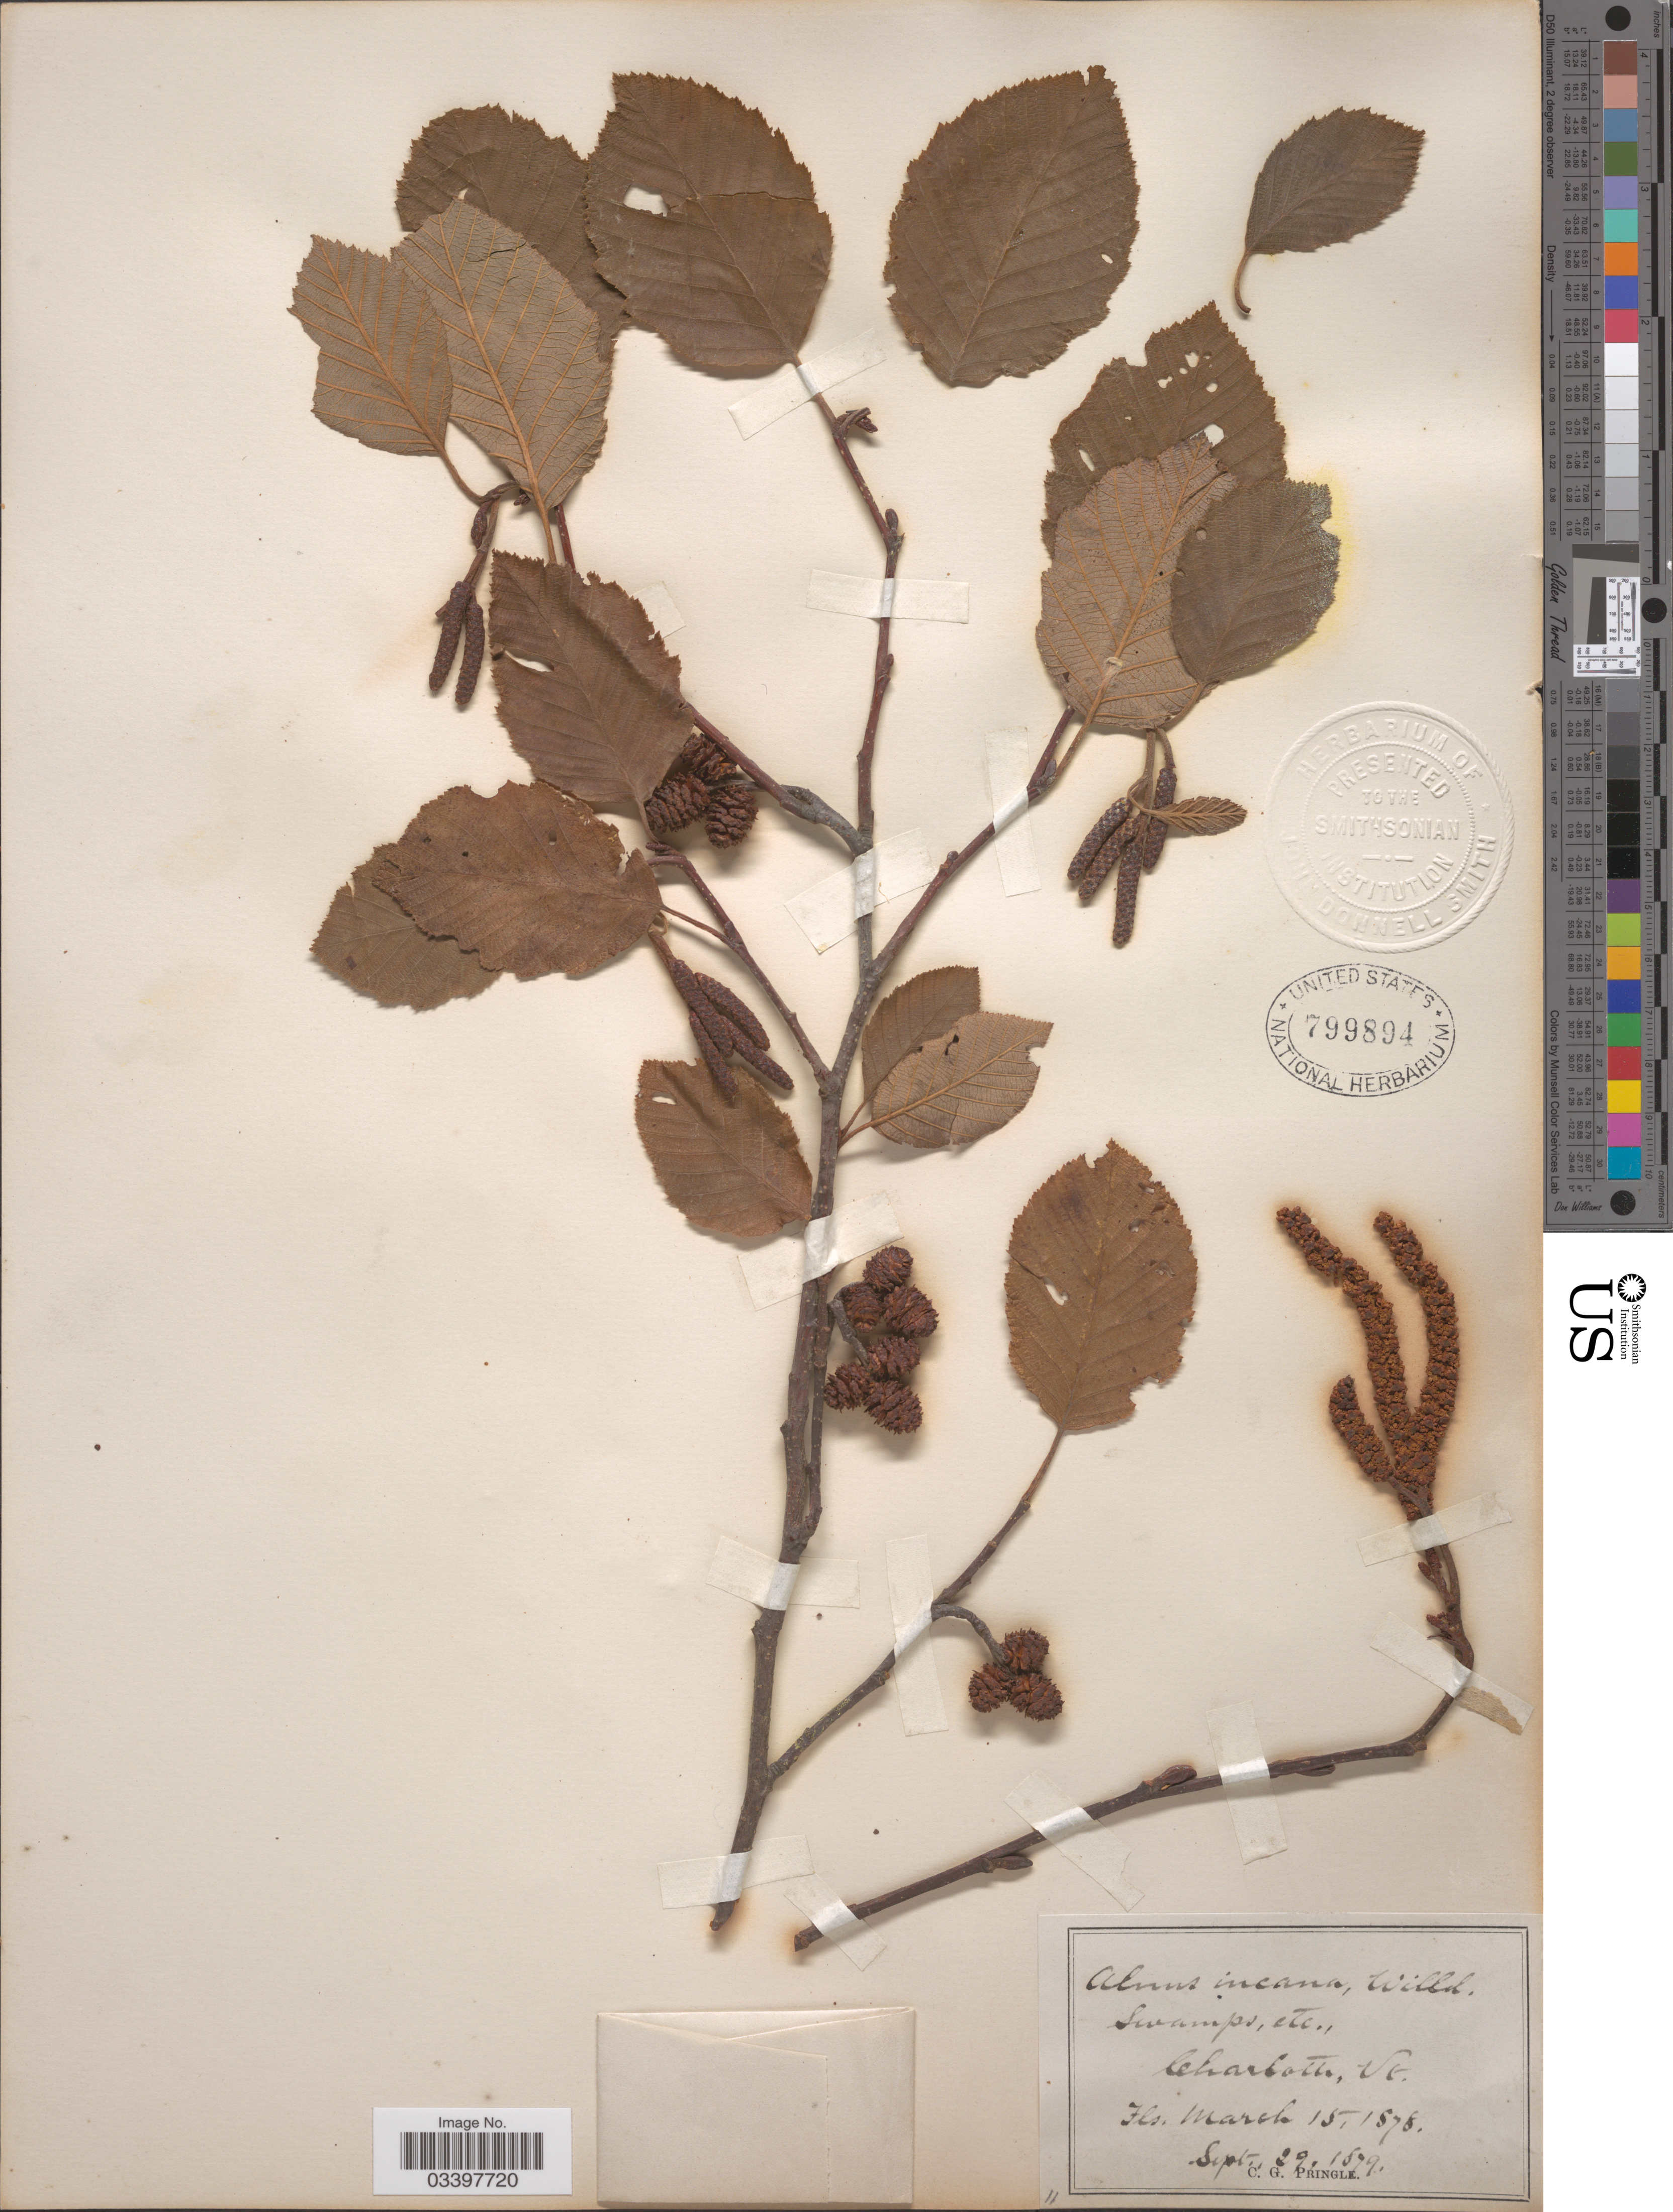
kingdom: Plantae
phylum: Tracheophyta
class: Magnoliopsida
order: Fagales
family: Betulaceae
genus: Alnus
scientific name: Alnus incana subsp. rugosa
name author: (Du Roi) R.T. Clausen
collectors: C. G. Pringle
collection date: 1878-03-15/1879-09-29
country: United States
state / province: Vermont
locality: Charlotte.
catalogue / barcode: US 799894